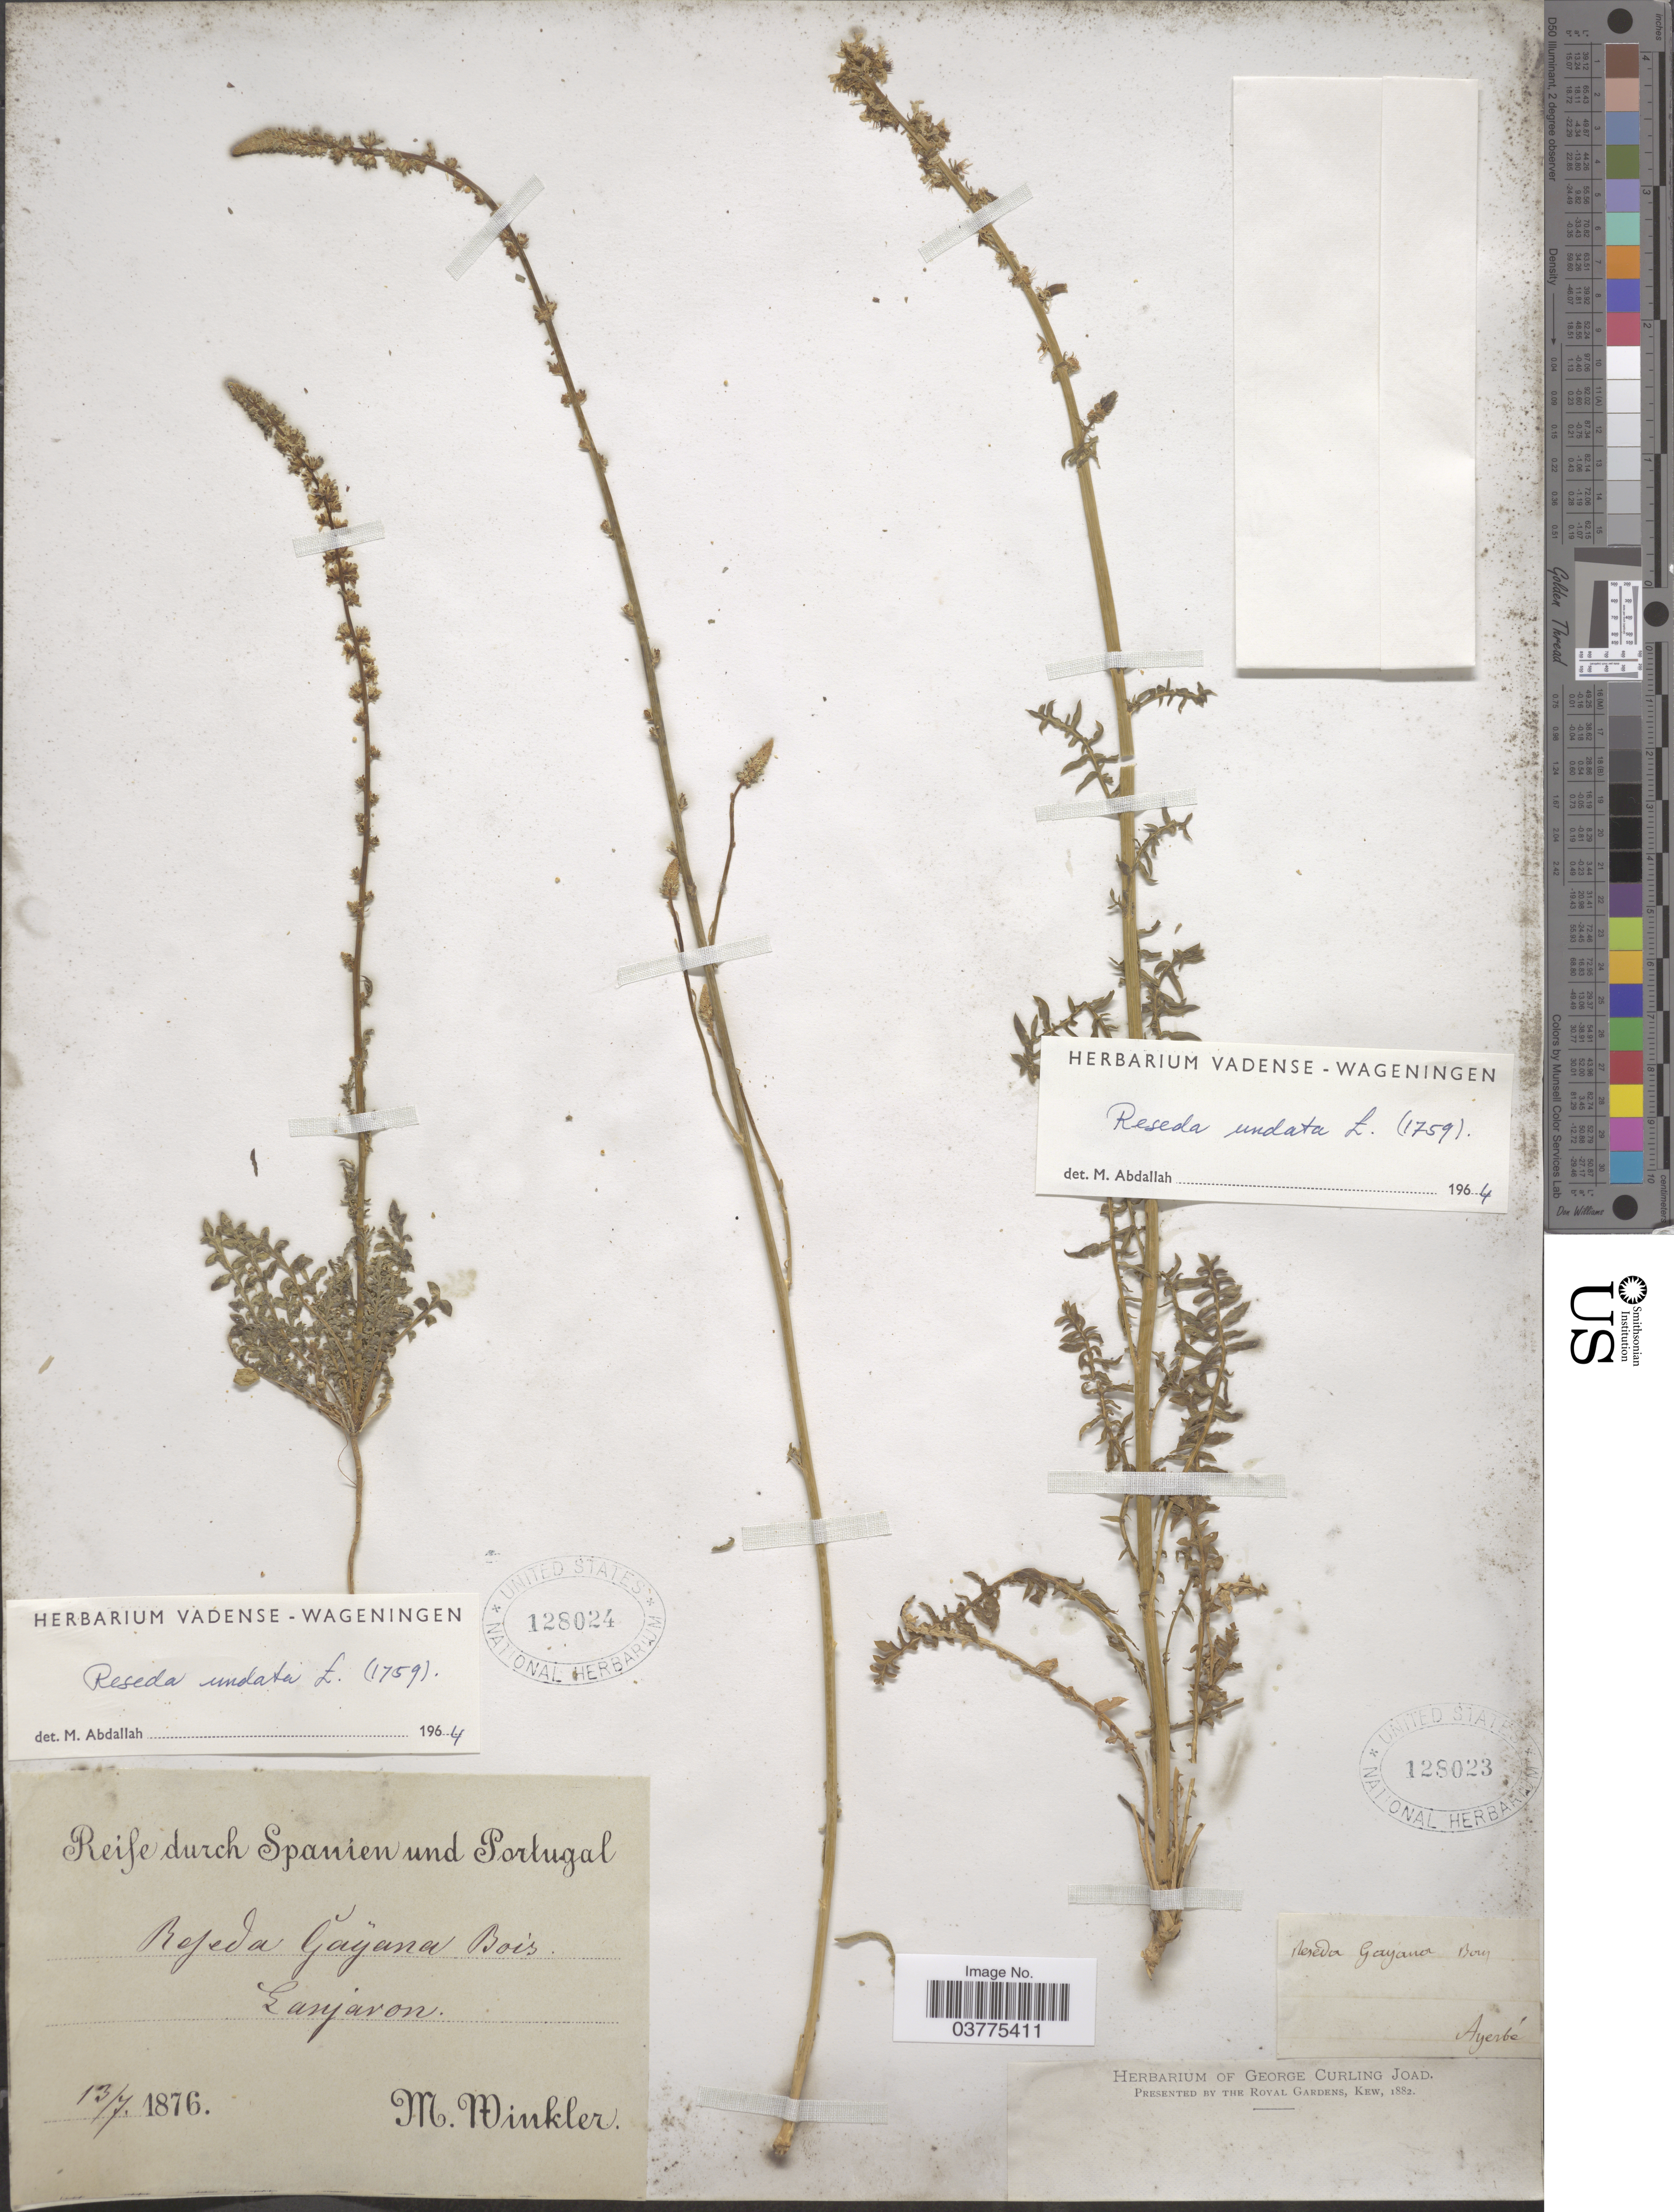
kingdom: Plantae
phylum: Tracheophyta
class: Magnoliopsida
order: Brassicales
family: Resedaceae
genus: Reseda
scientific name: Reseda undata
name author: L.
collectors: Ayerbé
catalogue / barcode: US 128023-2